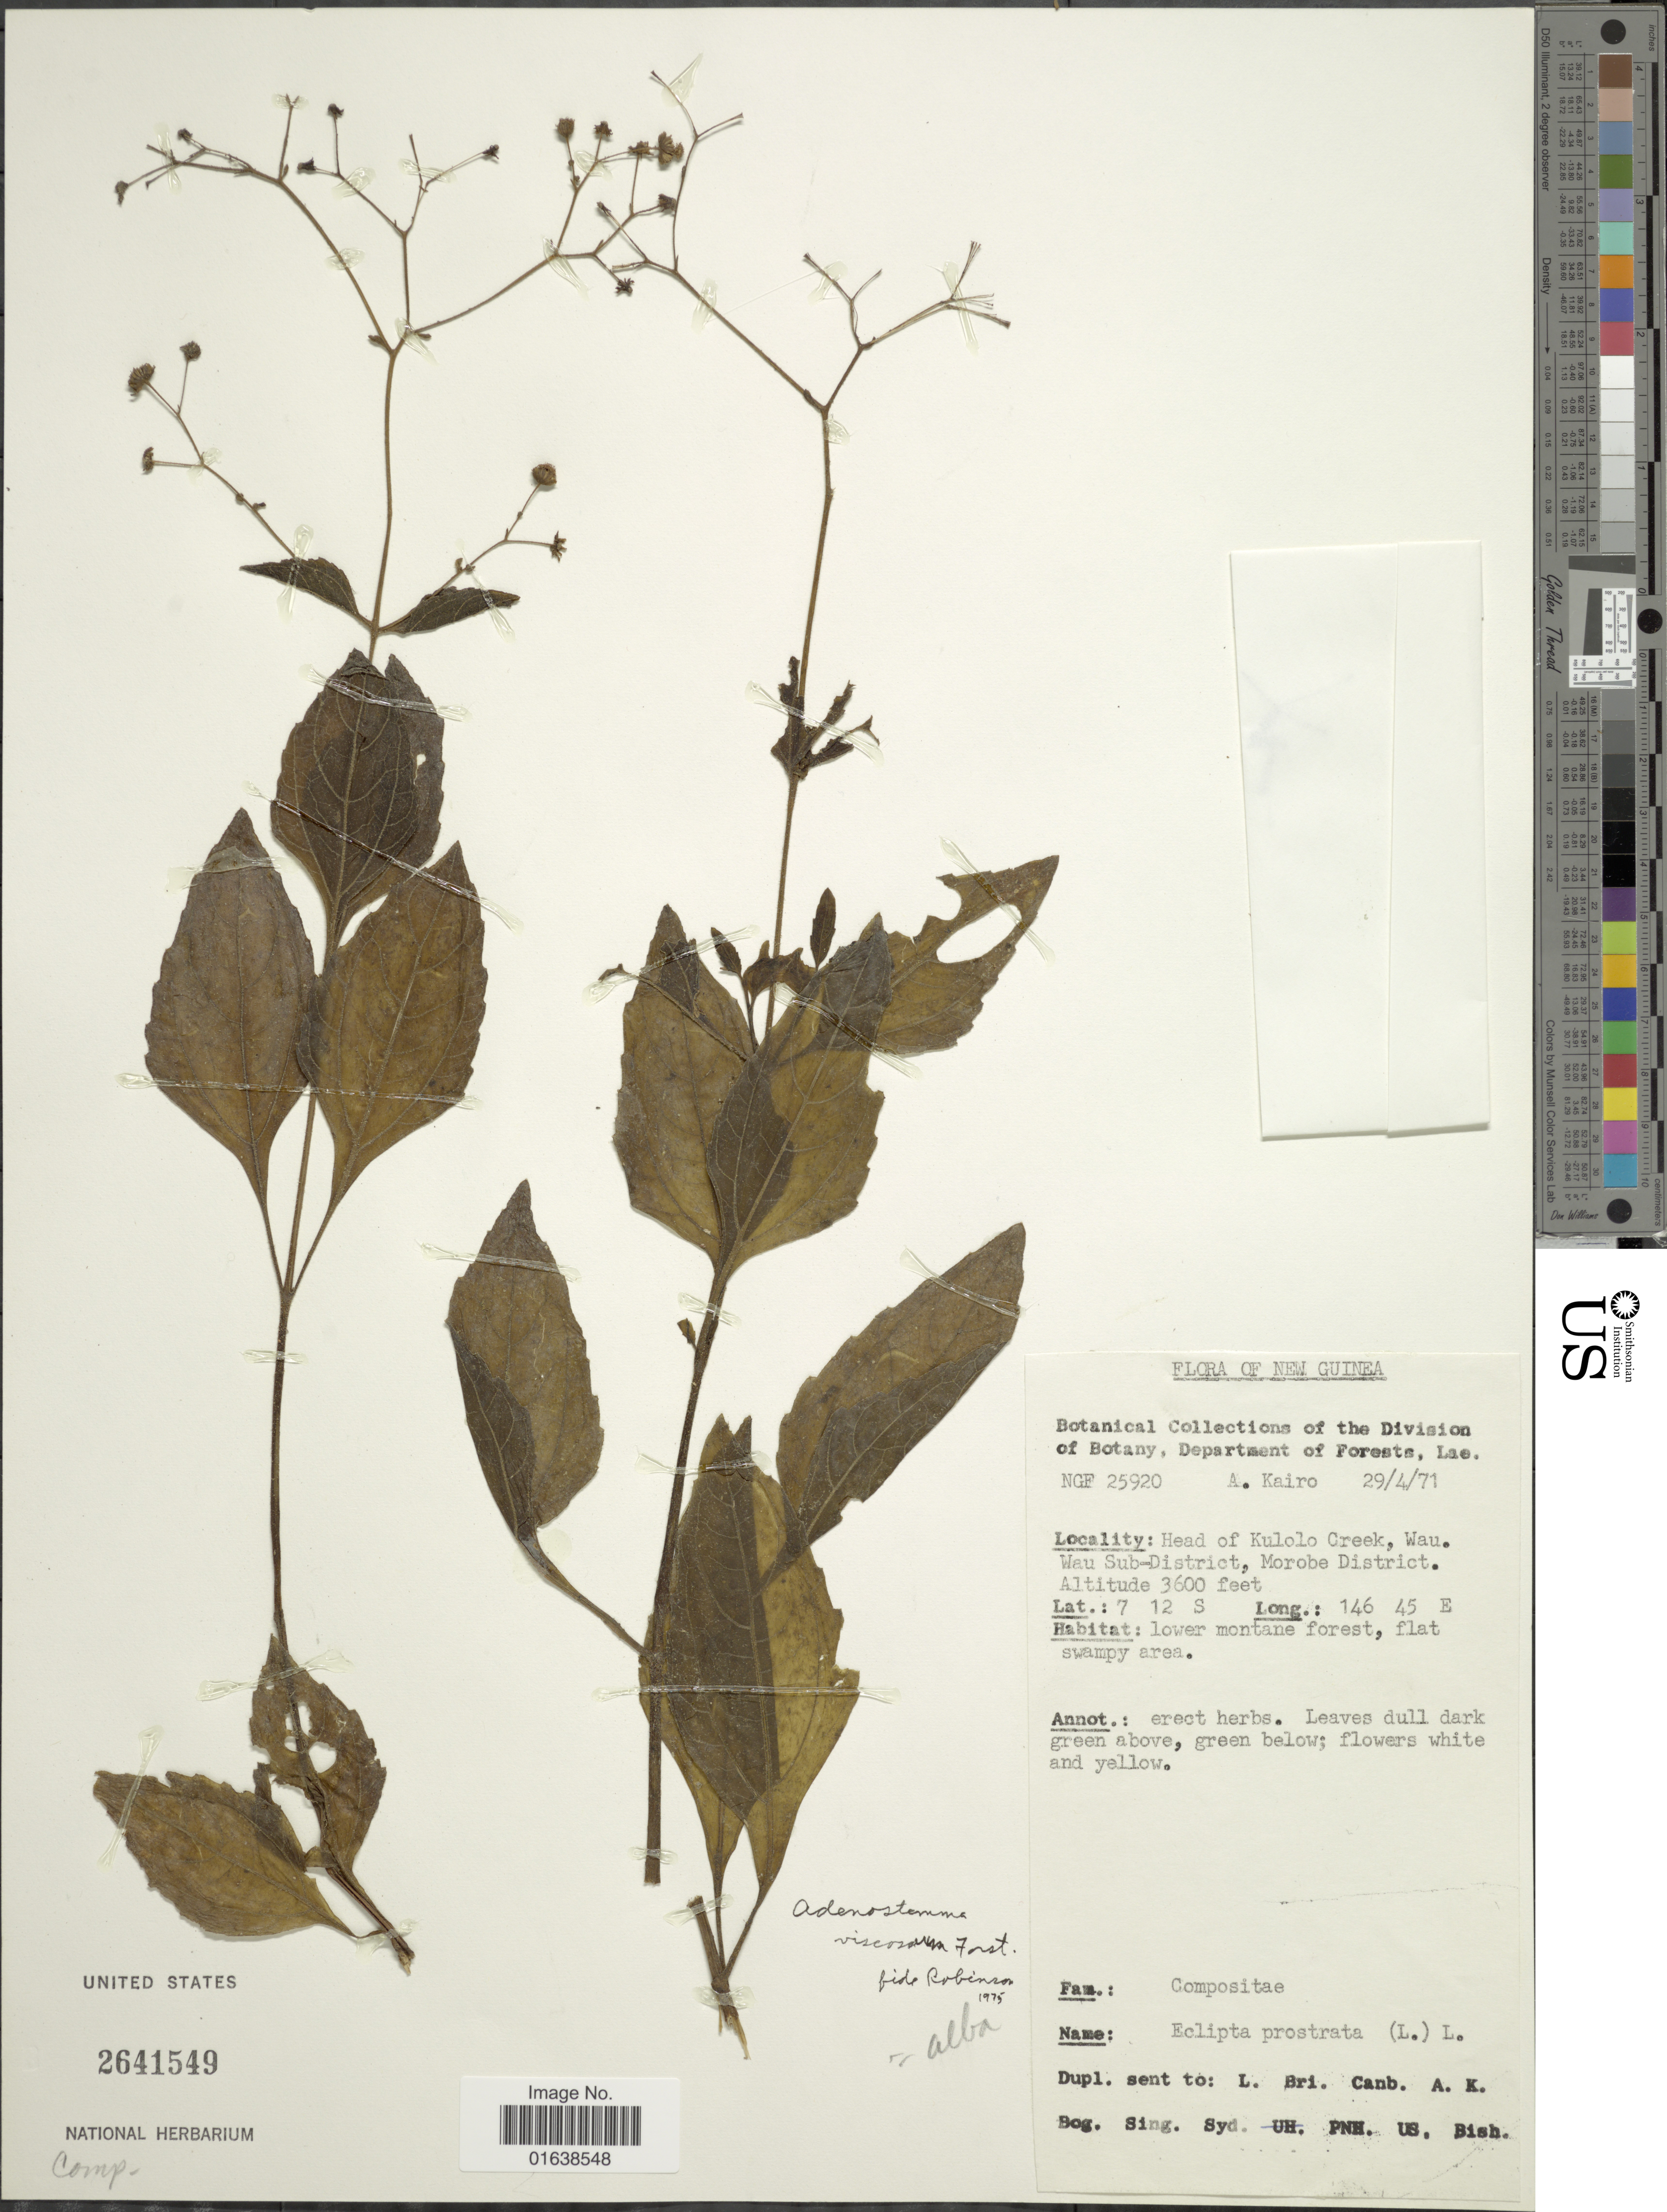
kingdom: Plantae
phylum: Tracheophyta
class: Magnoliopsida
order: Asterales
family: Asteraceae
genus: Adenostemma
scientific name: Adenostemma viscosum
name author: J.R. Forst. & G. Forst.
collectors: A. Kairo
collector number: NGF 25920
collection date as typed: Transcribed d/m/y: 29/4/71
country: Papua New Guinea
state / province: Morobe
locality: New Guinea. Head of Kulolo Creek, Wau. Wau Sub-District, Morobe District.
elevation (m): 1097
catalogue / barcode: US 2641549